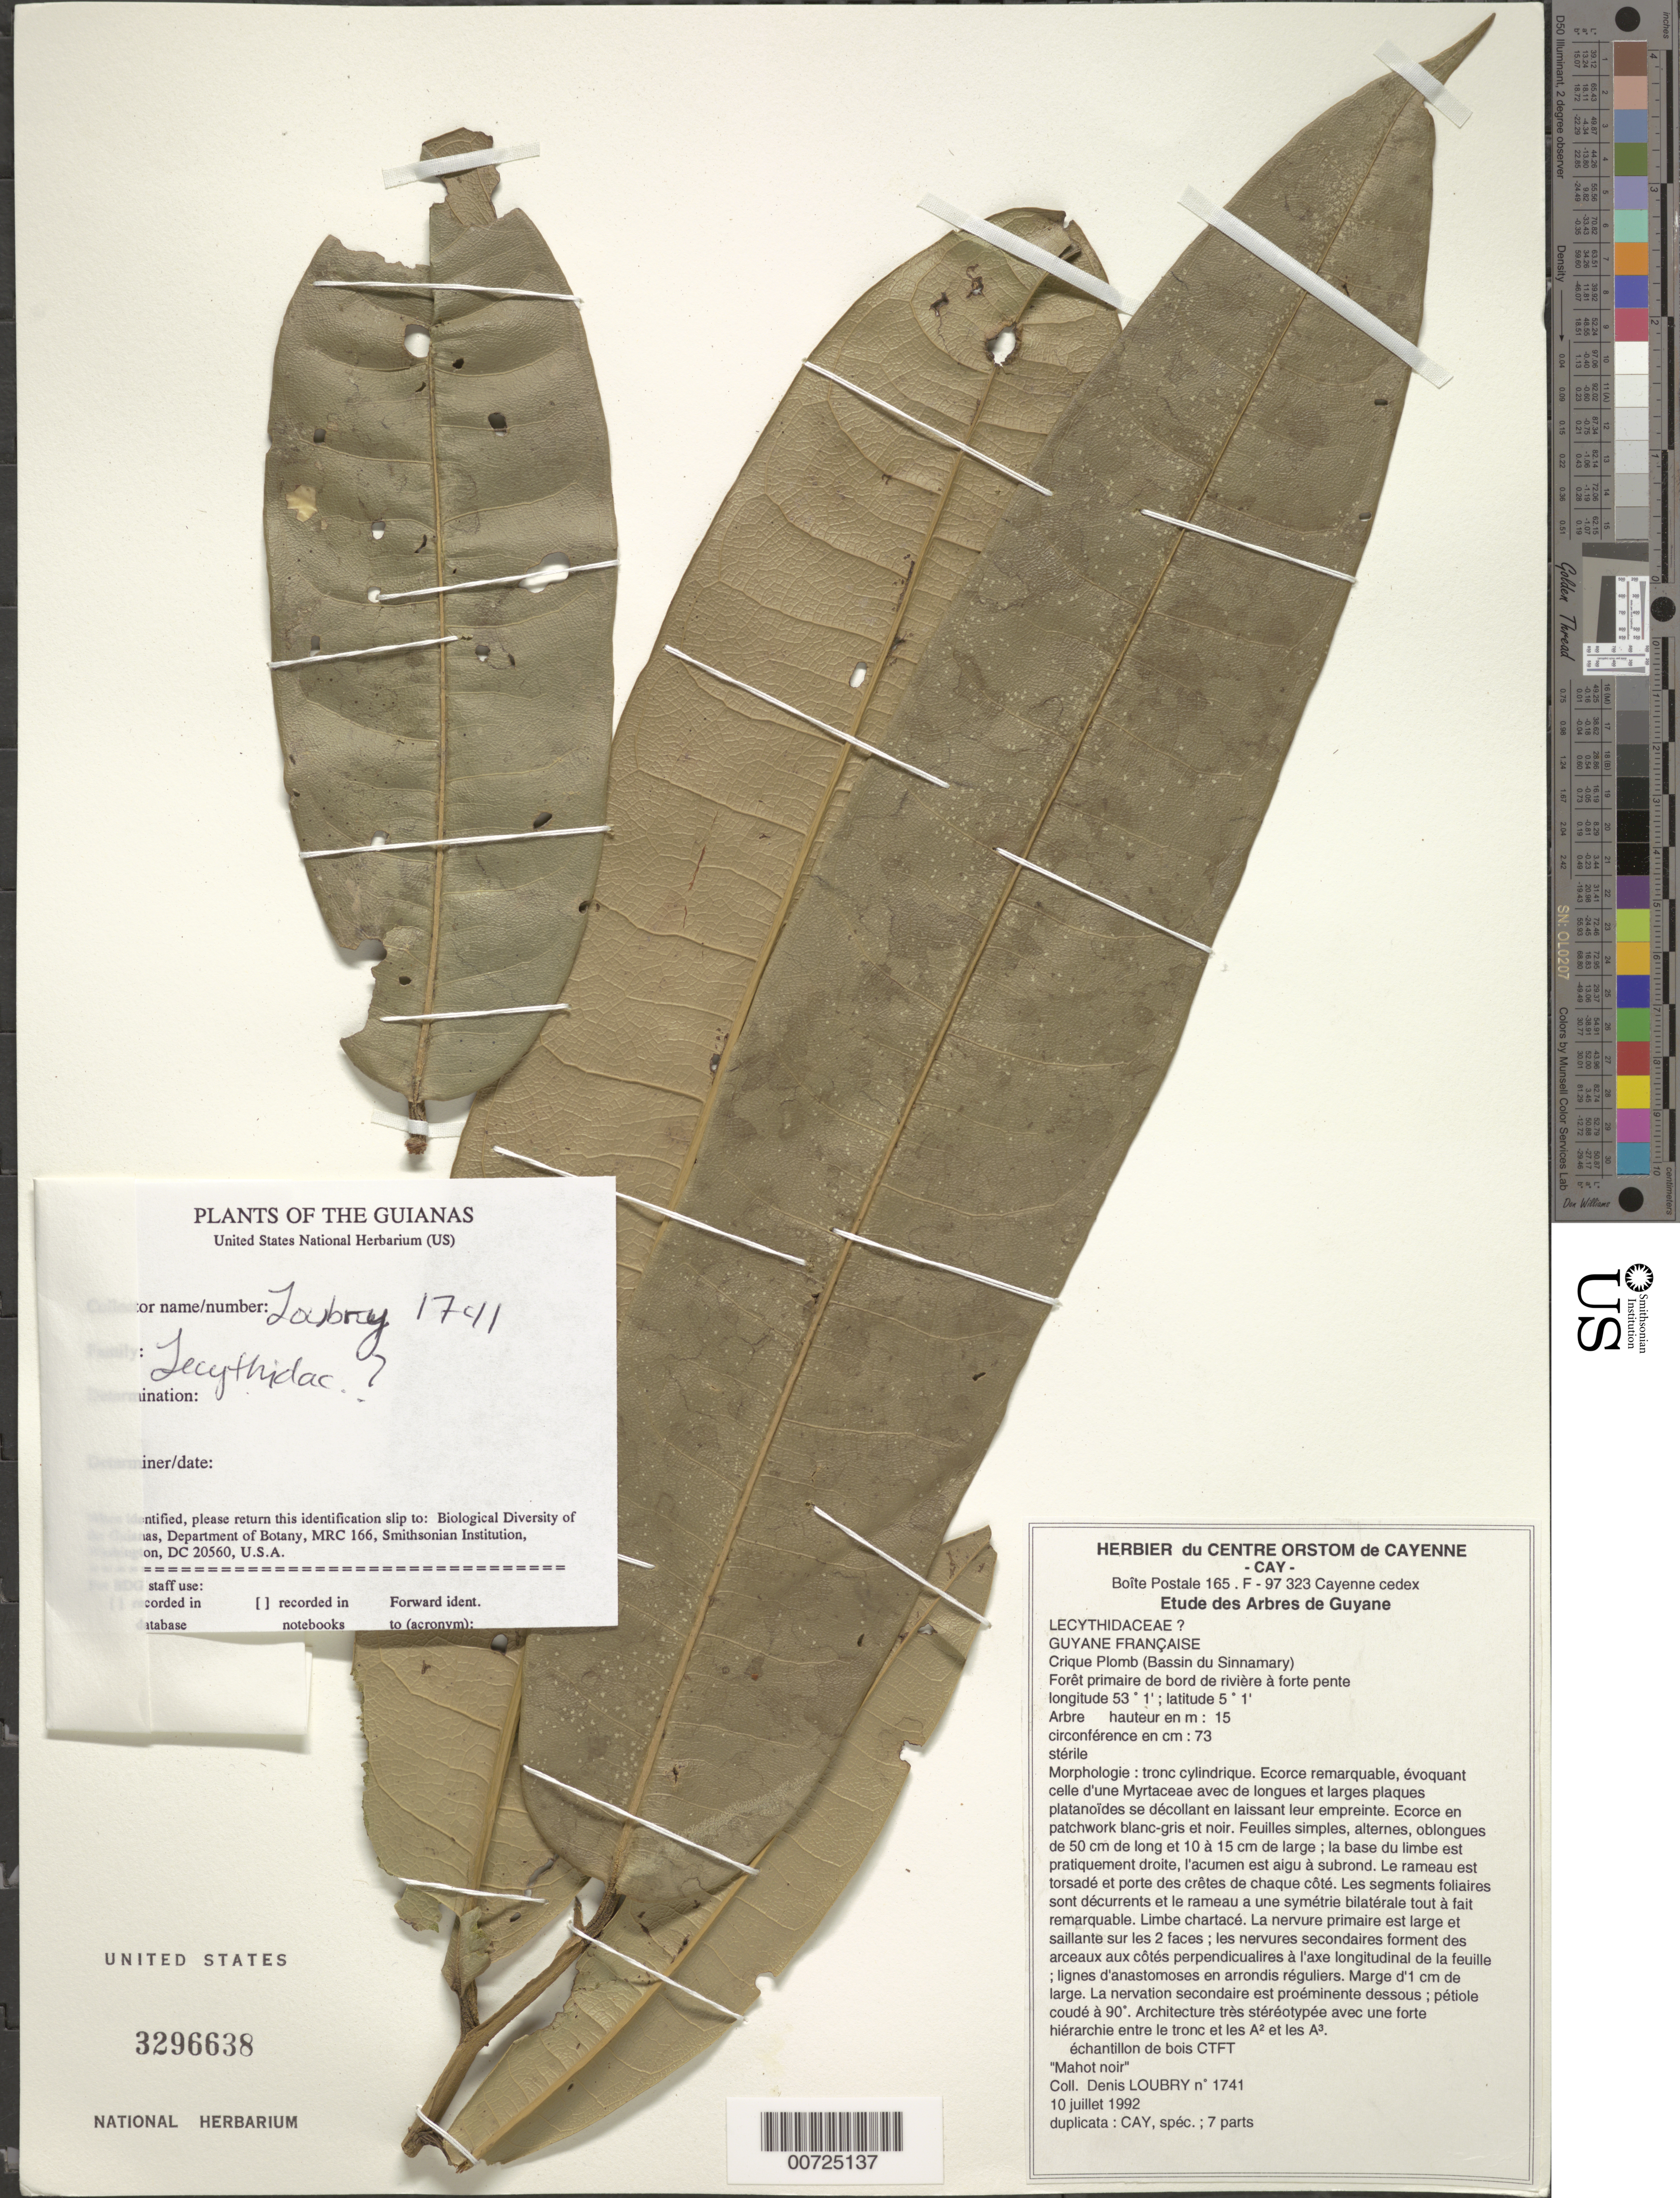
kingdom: Plantae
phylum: Tracheophyta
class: Magnoliopsida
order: Fabales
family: Fabaceae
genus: Bauhinia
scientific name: Bauhinia sp.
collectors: D. Loubry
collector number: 1741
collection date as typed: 10-Jul-92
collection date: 1992-07-10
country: French Guiana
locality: Crique Plomb, Bassin du Sinnamary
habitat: Primary forest near river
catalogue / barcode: US 3296638